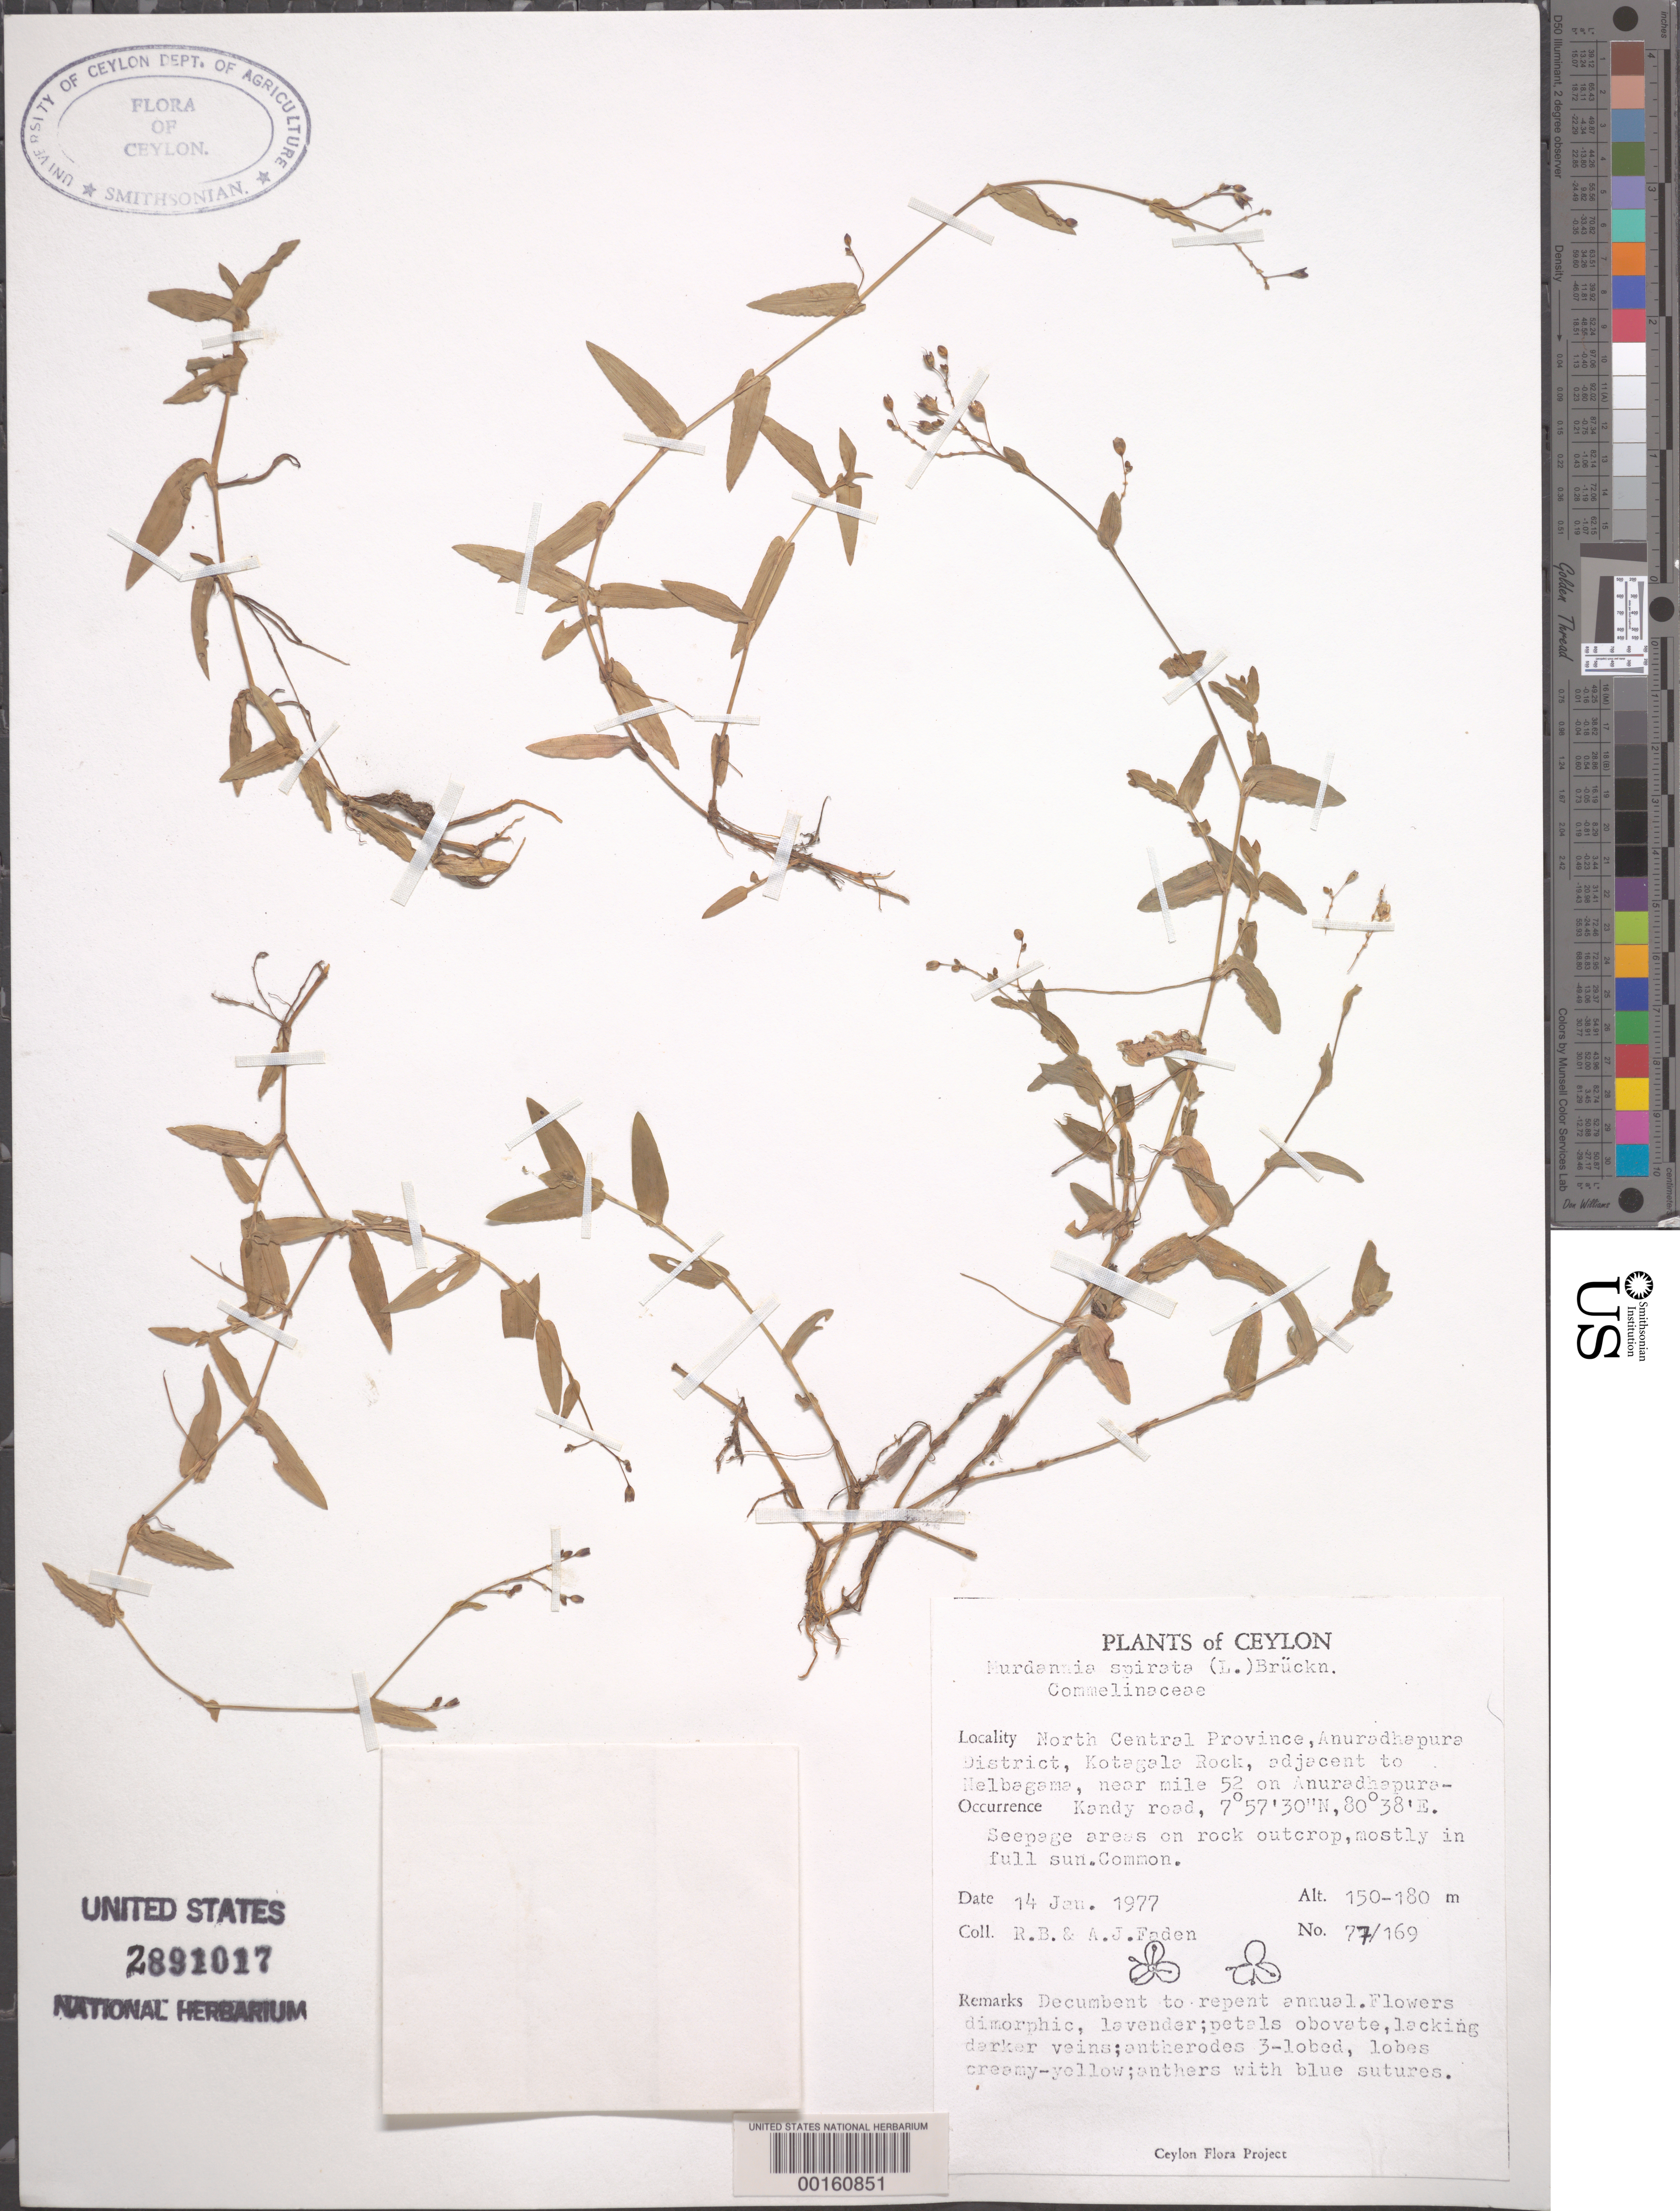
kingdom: Plantae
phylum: Tracheophyta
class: Liliopsida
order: Commelinales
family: Commelinaceae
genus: Murdannia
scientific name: Murdannia spirata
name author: (L.) G. Brückn.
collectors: R. B. Faden & A. J. Faden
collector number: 77/169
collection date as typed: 14 Jan 1977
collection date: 1977-01-14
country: Sri Lanka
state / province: North Central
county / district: Anuradhapura Dist.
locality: Kotagala rock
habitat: Seepage areas, rock outcrop; full sun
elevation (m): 150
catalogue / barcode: US 2891017